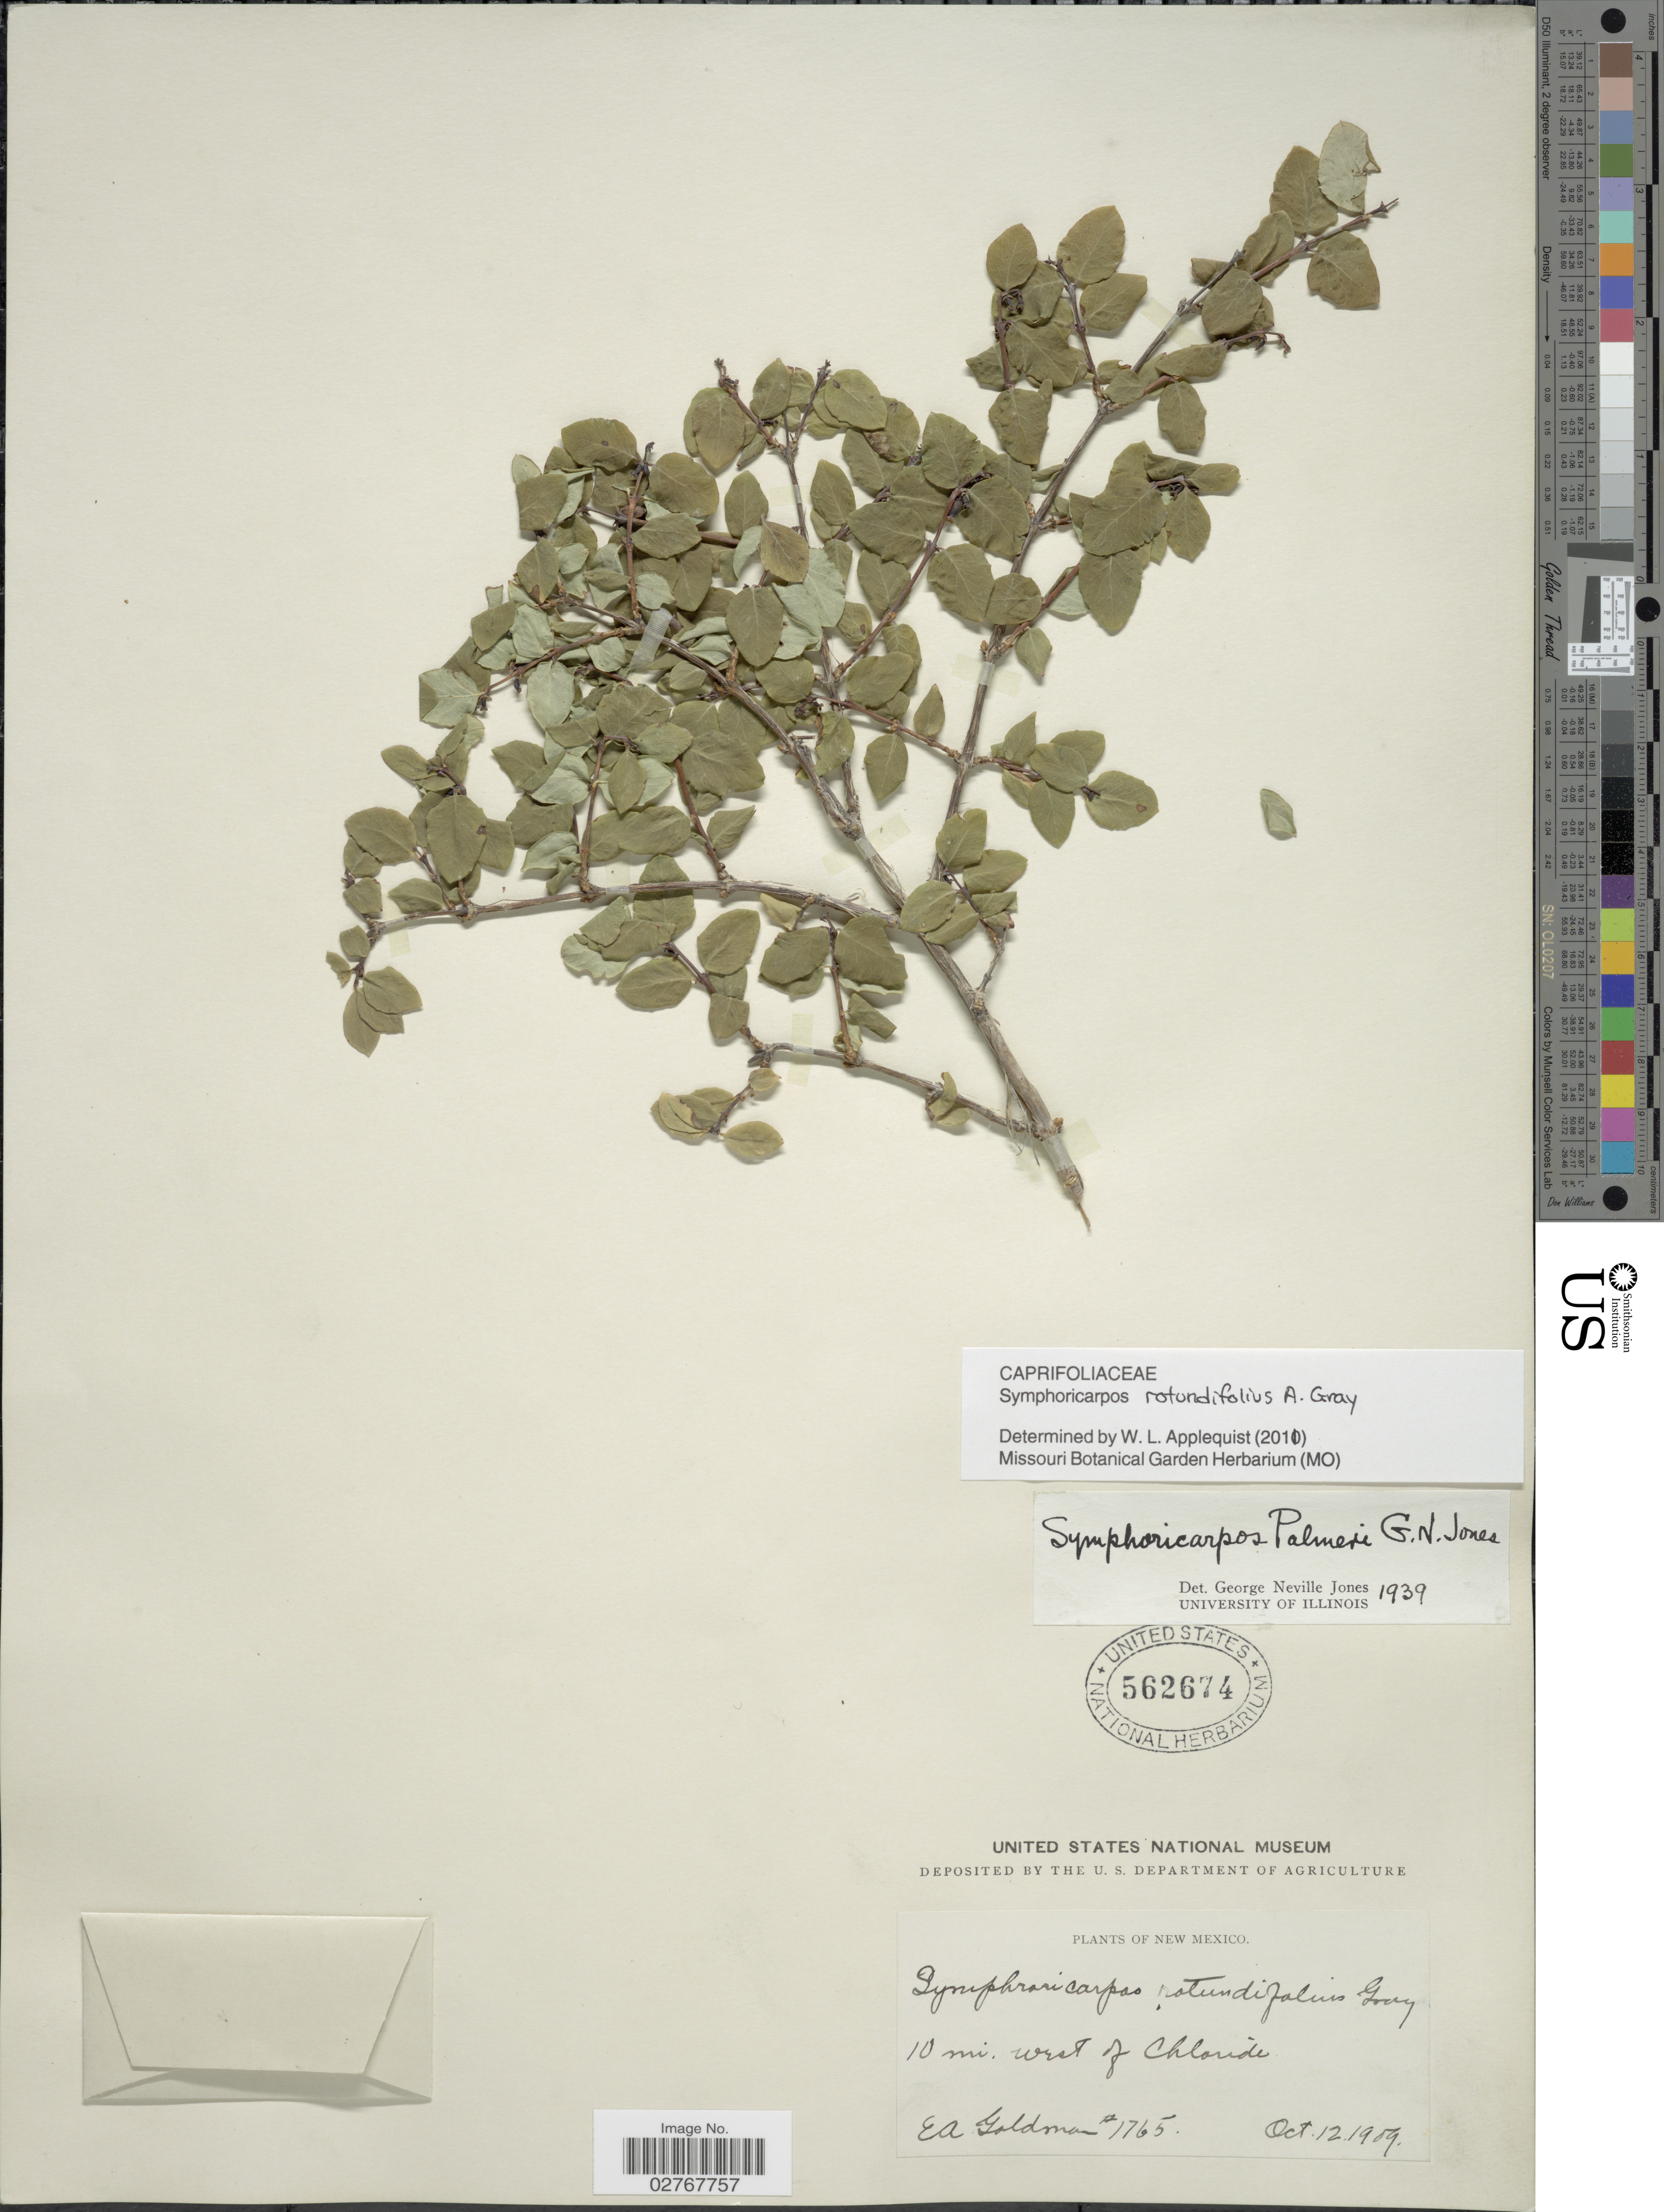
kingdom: Plantae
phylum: Tracheophyta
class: Magnoliopsida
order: Dipsacales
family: Caprifoliaceae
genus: Symphoricarpos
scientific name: Symphoricarpos rotundifolius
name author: A. Gray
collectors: E. A. Goldman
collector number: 1765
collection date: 1909-10-12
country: United States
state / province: New Mexico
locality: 10 mi. west of Chloride.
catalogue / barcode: US 562674